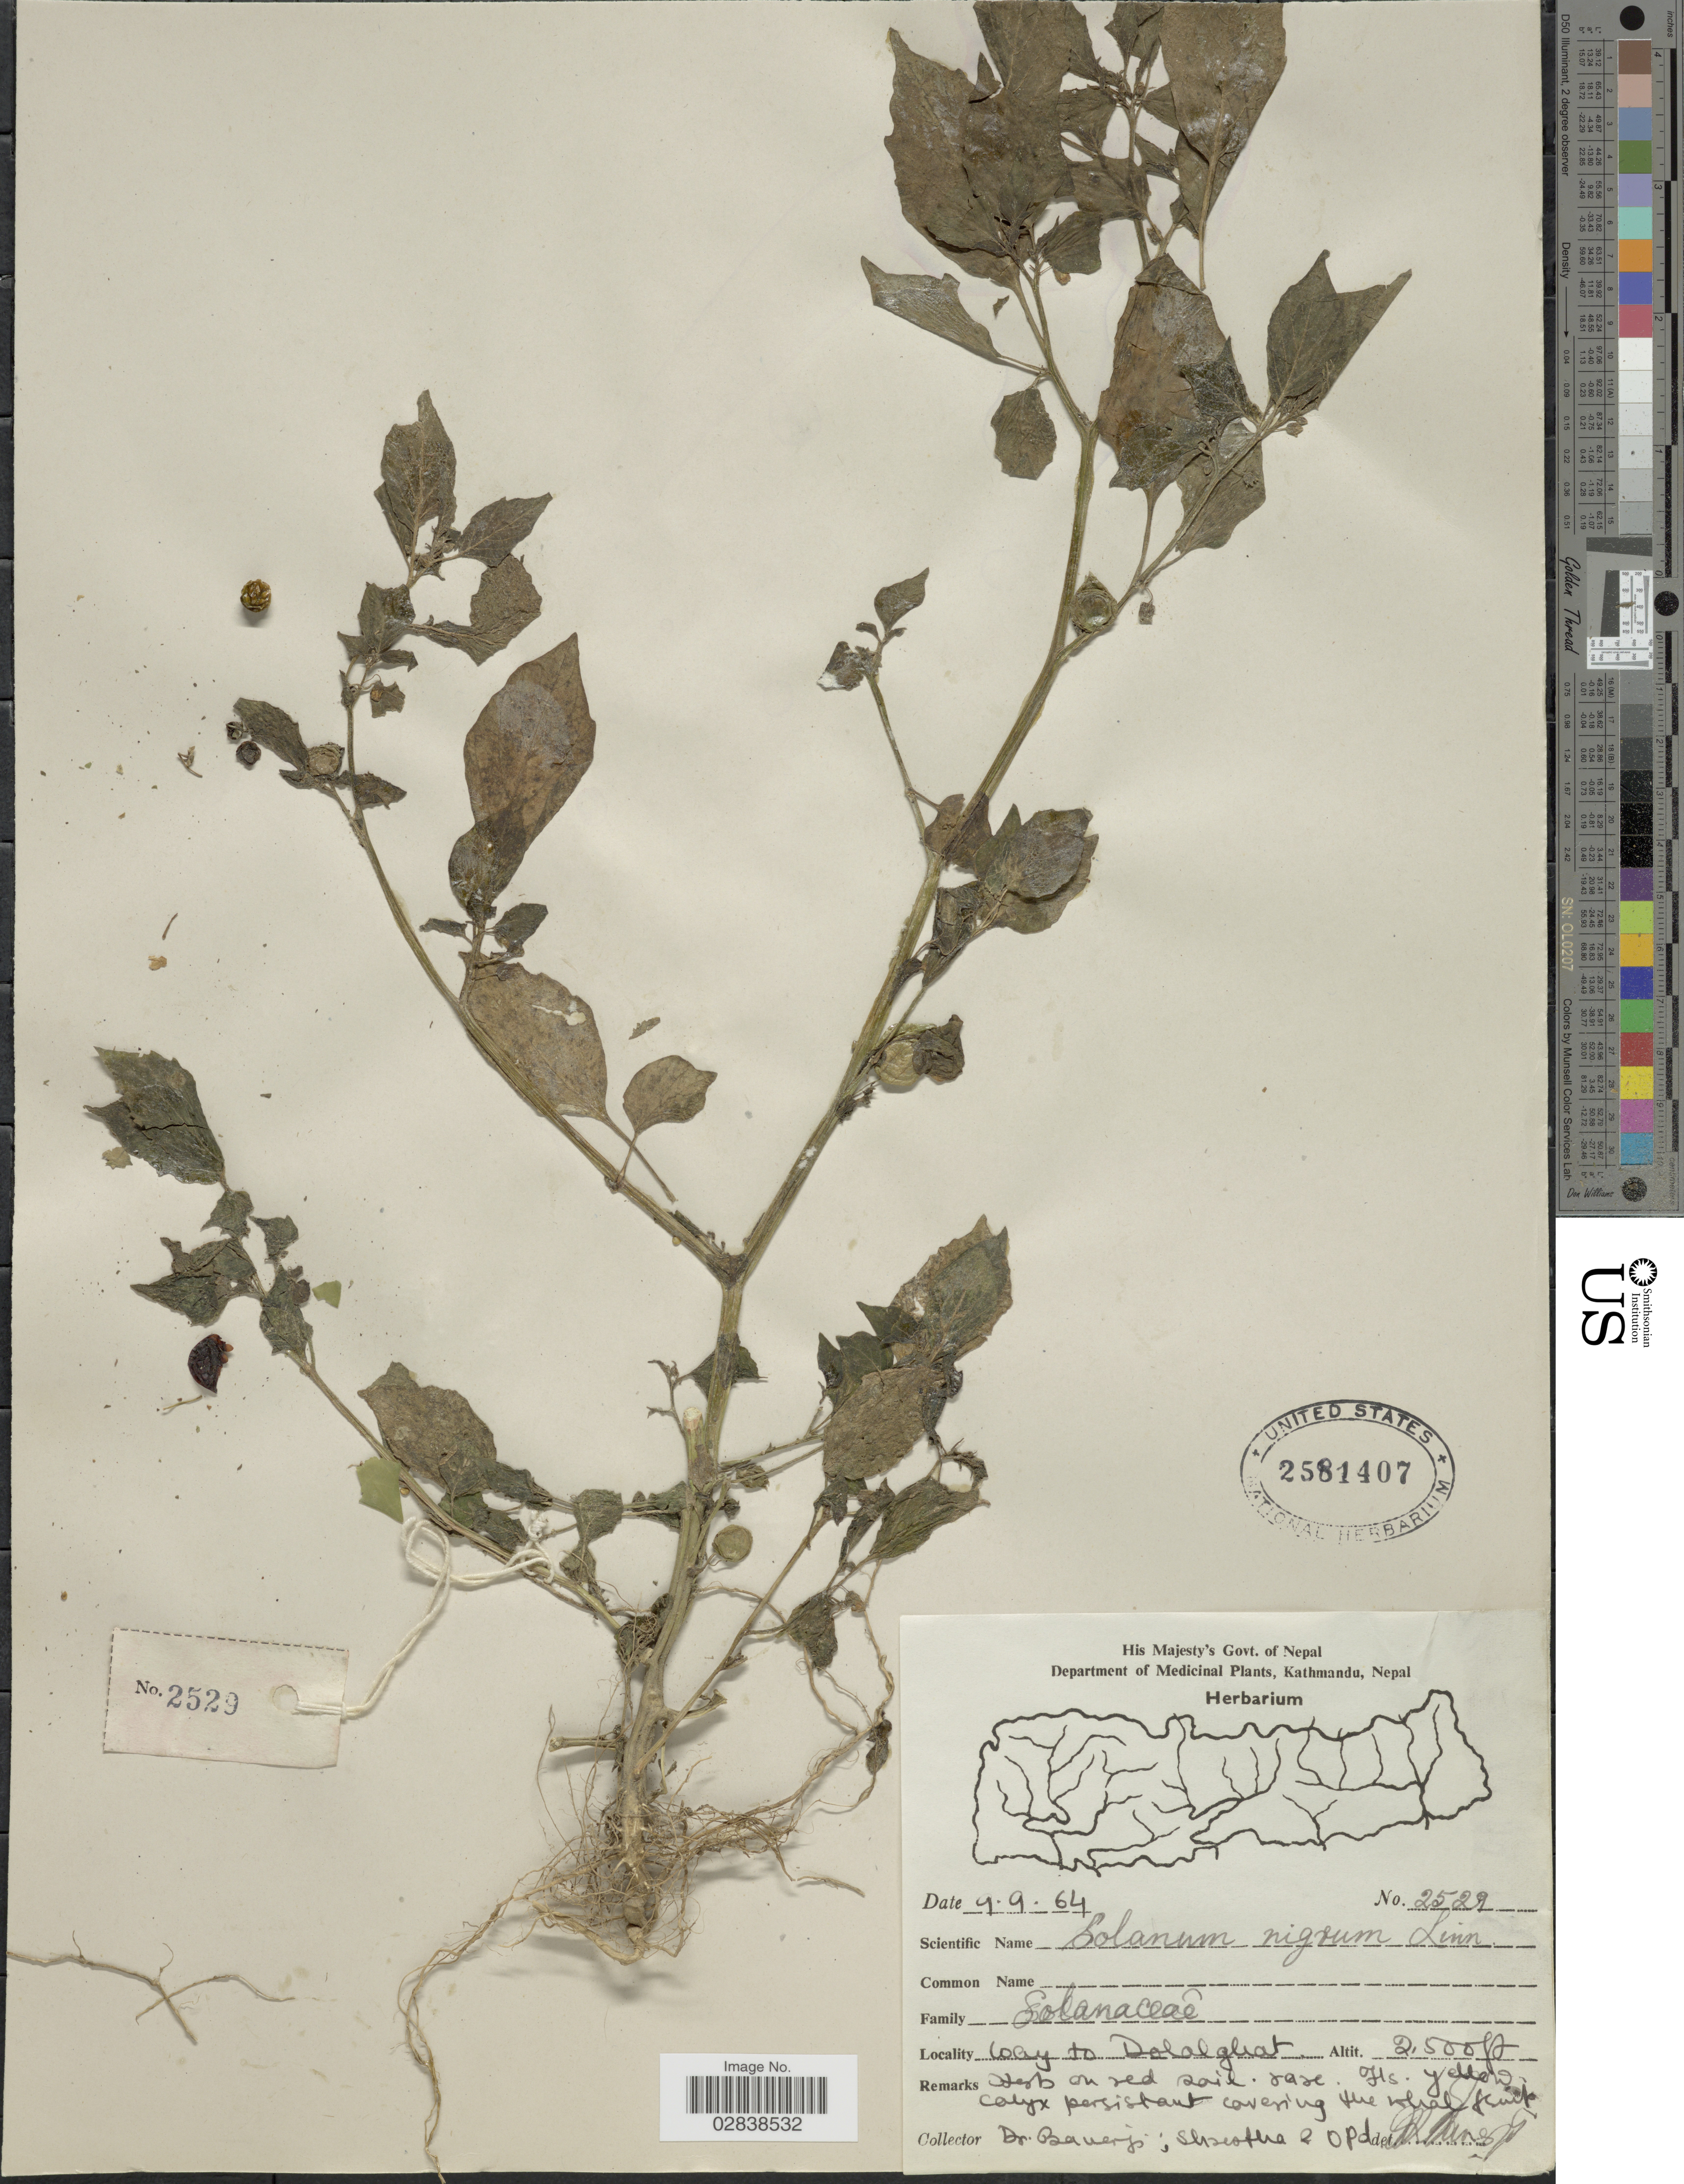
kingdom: Plantae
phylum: Tracheophyta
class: Magnoliopsida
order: Solanales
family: Solanaceae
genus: Solanum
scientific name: Solanum nigrum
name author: L.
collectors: -. Banerji, -. Shrestha & Collector illegible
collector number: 2529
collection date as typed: Transcribed d/m/y: 9/9/64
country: Nepal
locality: Way to Dolalghat.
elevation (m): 762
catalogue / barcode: US 2581407